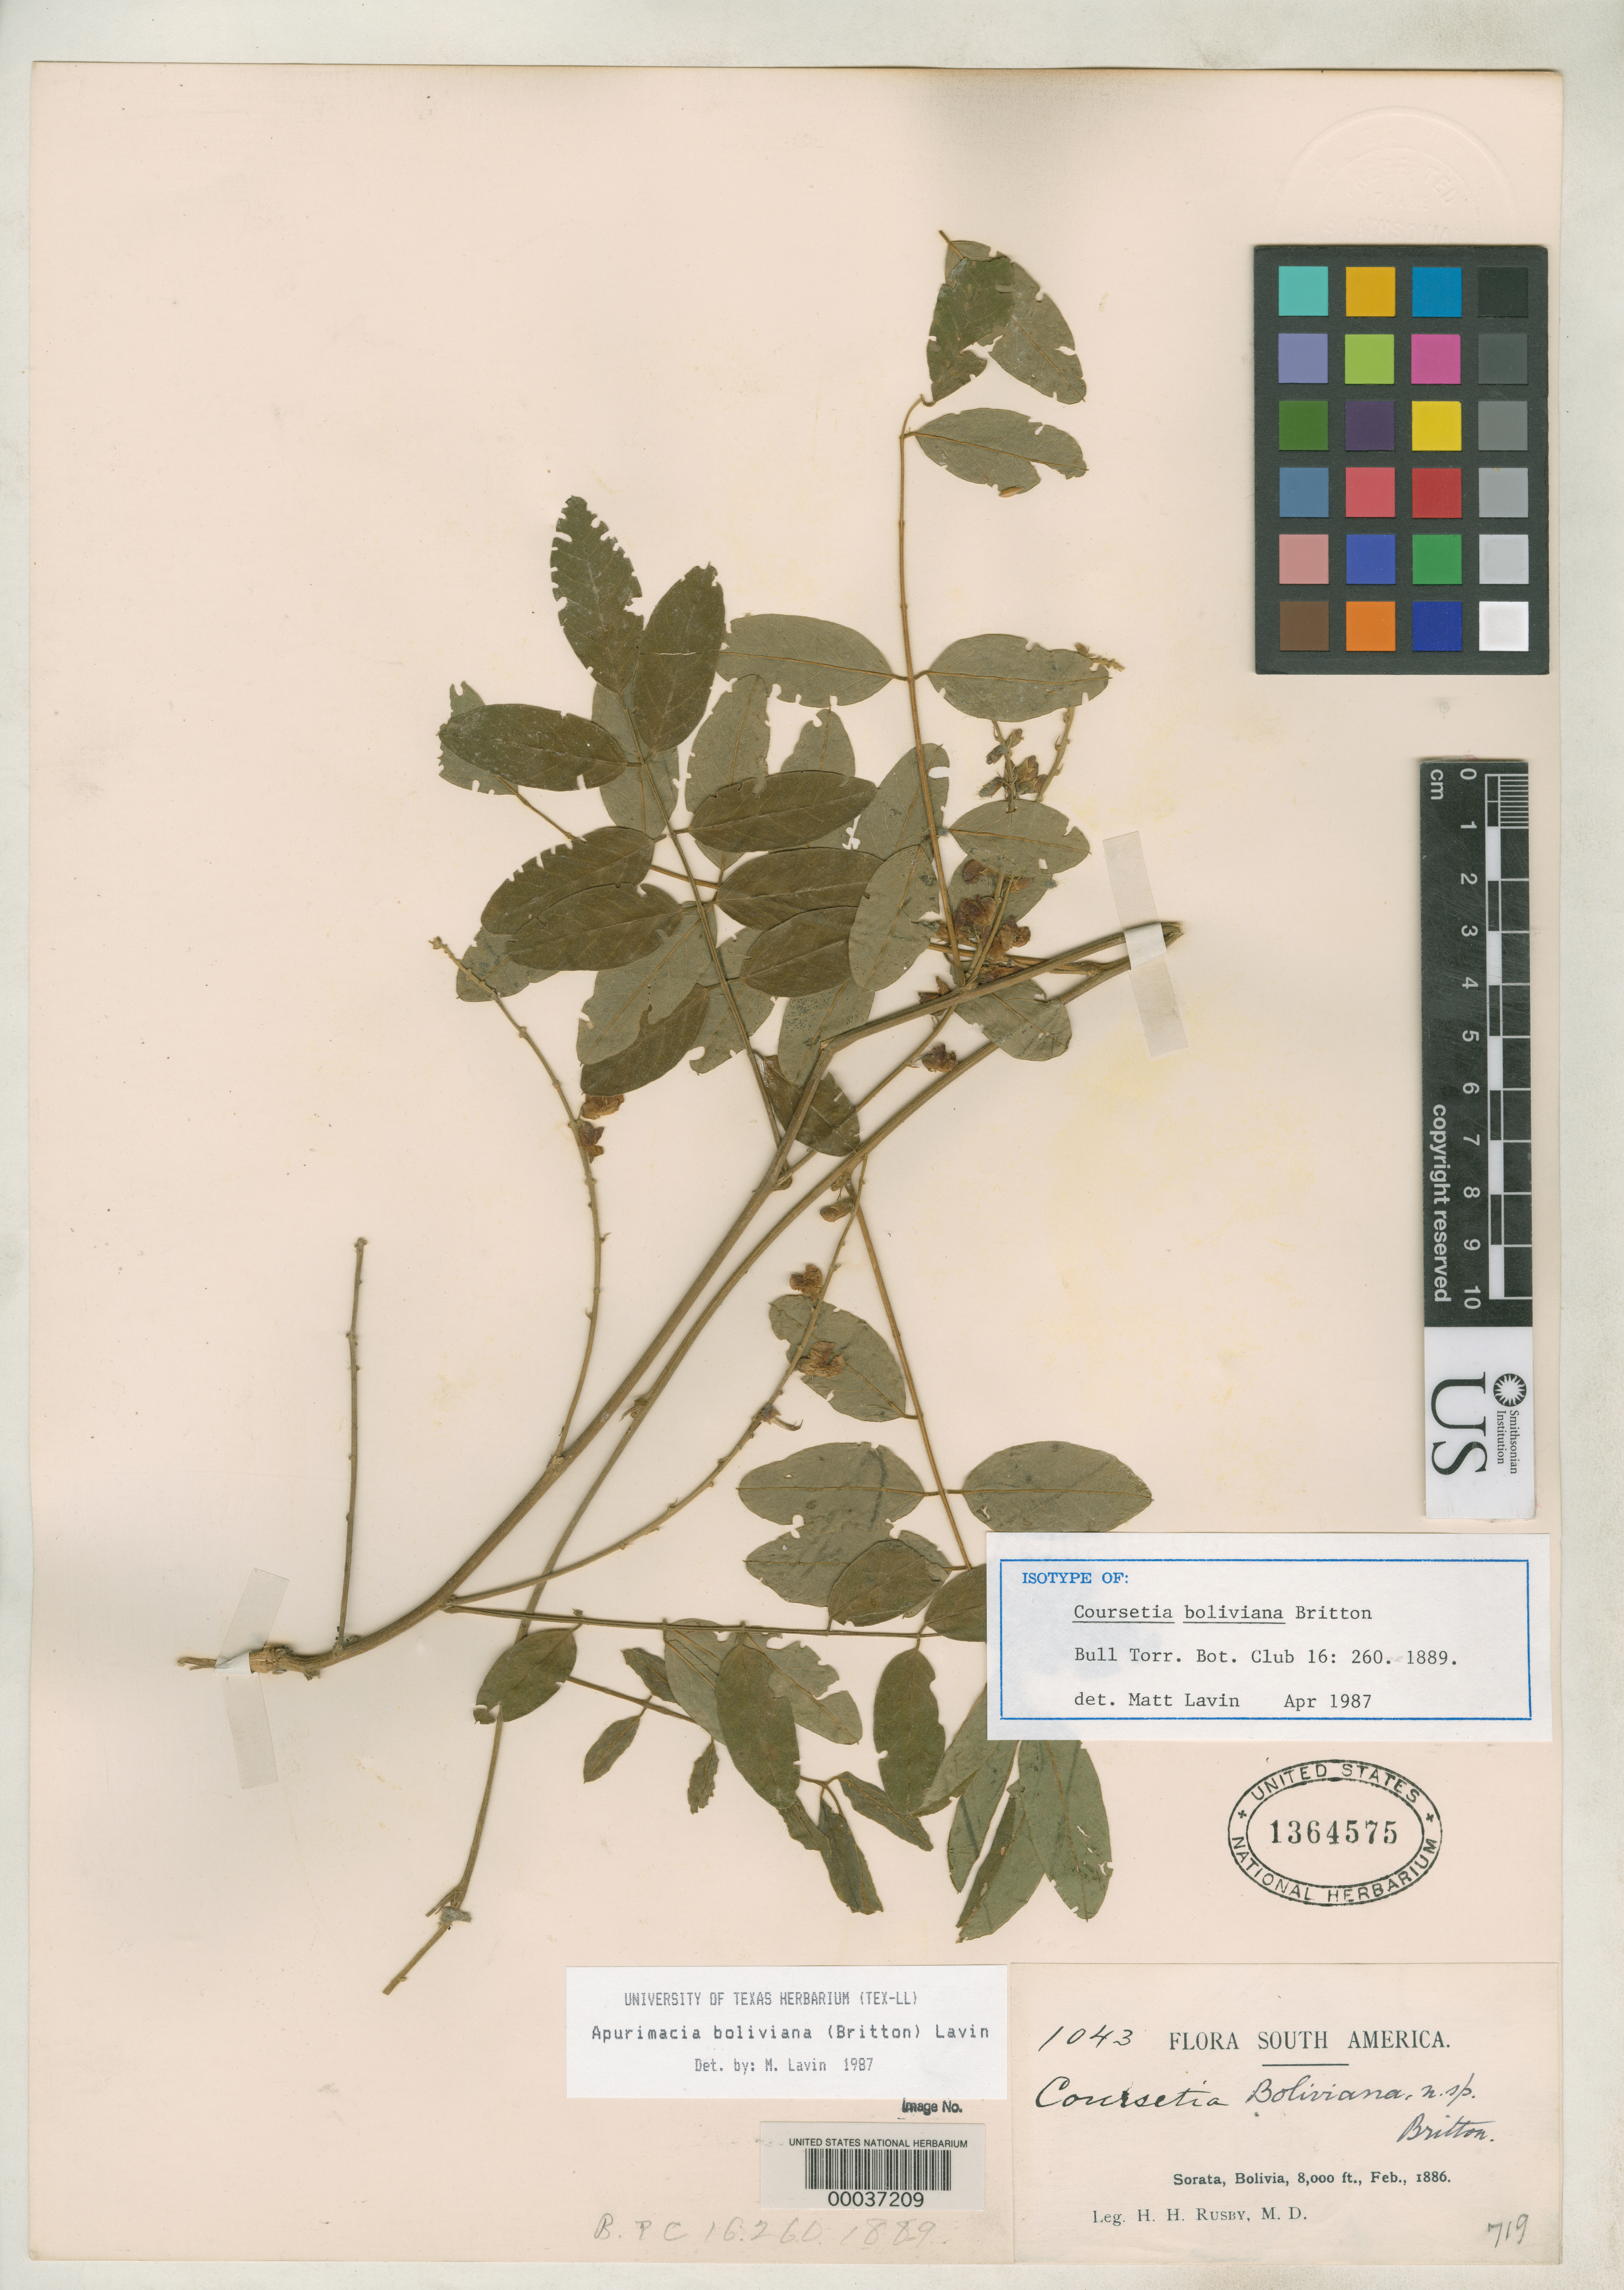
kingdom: Plantae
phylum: Tracheophyta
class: Magnoliopsida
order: Fabales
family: Fabaceae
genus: Coursetia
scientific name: Coursetia boliviana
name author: Britton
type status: Isosyntype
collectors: H. H. Rusby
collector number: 1043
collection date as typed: Feb., 1886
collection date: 1886-02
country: Bolivia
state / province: La Páz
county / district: Larecaja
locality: Sorata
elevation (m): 2438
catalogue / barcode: US 1364575